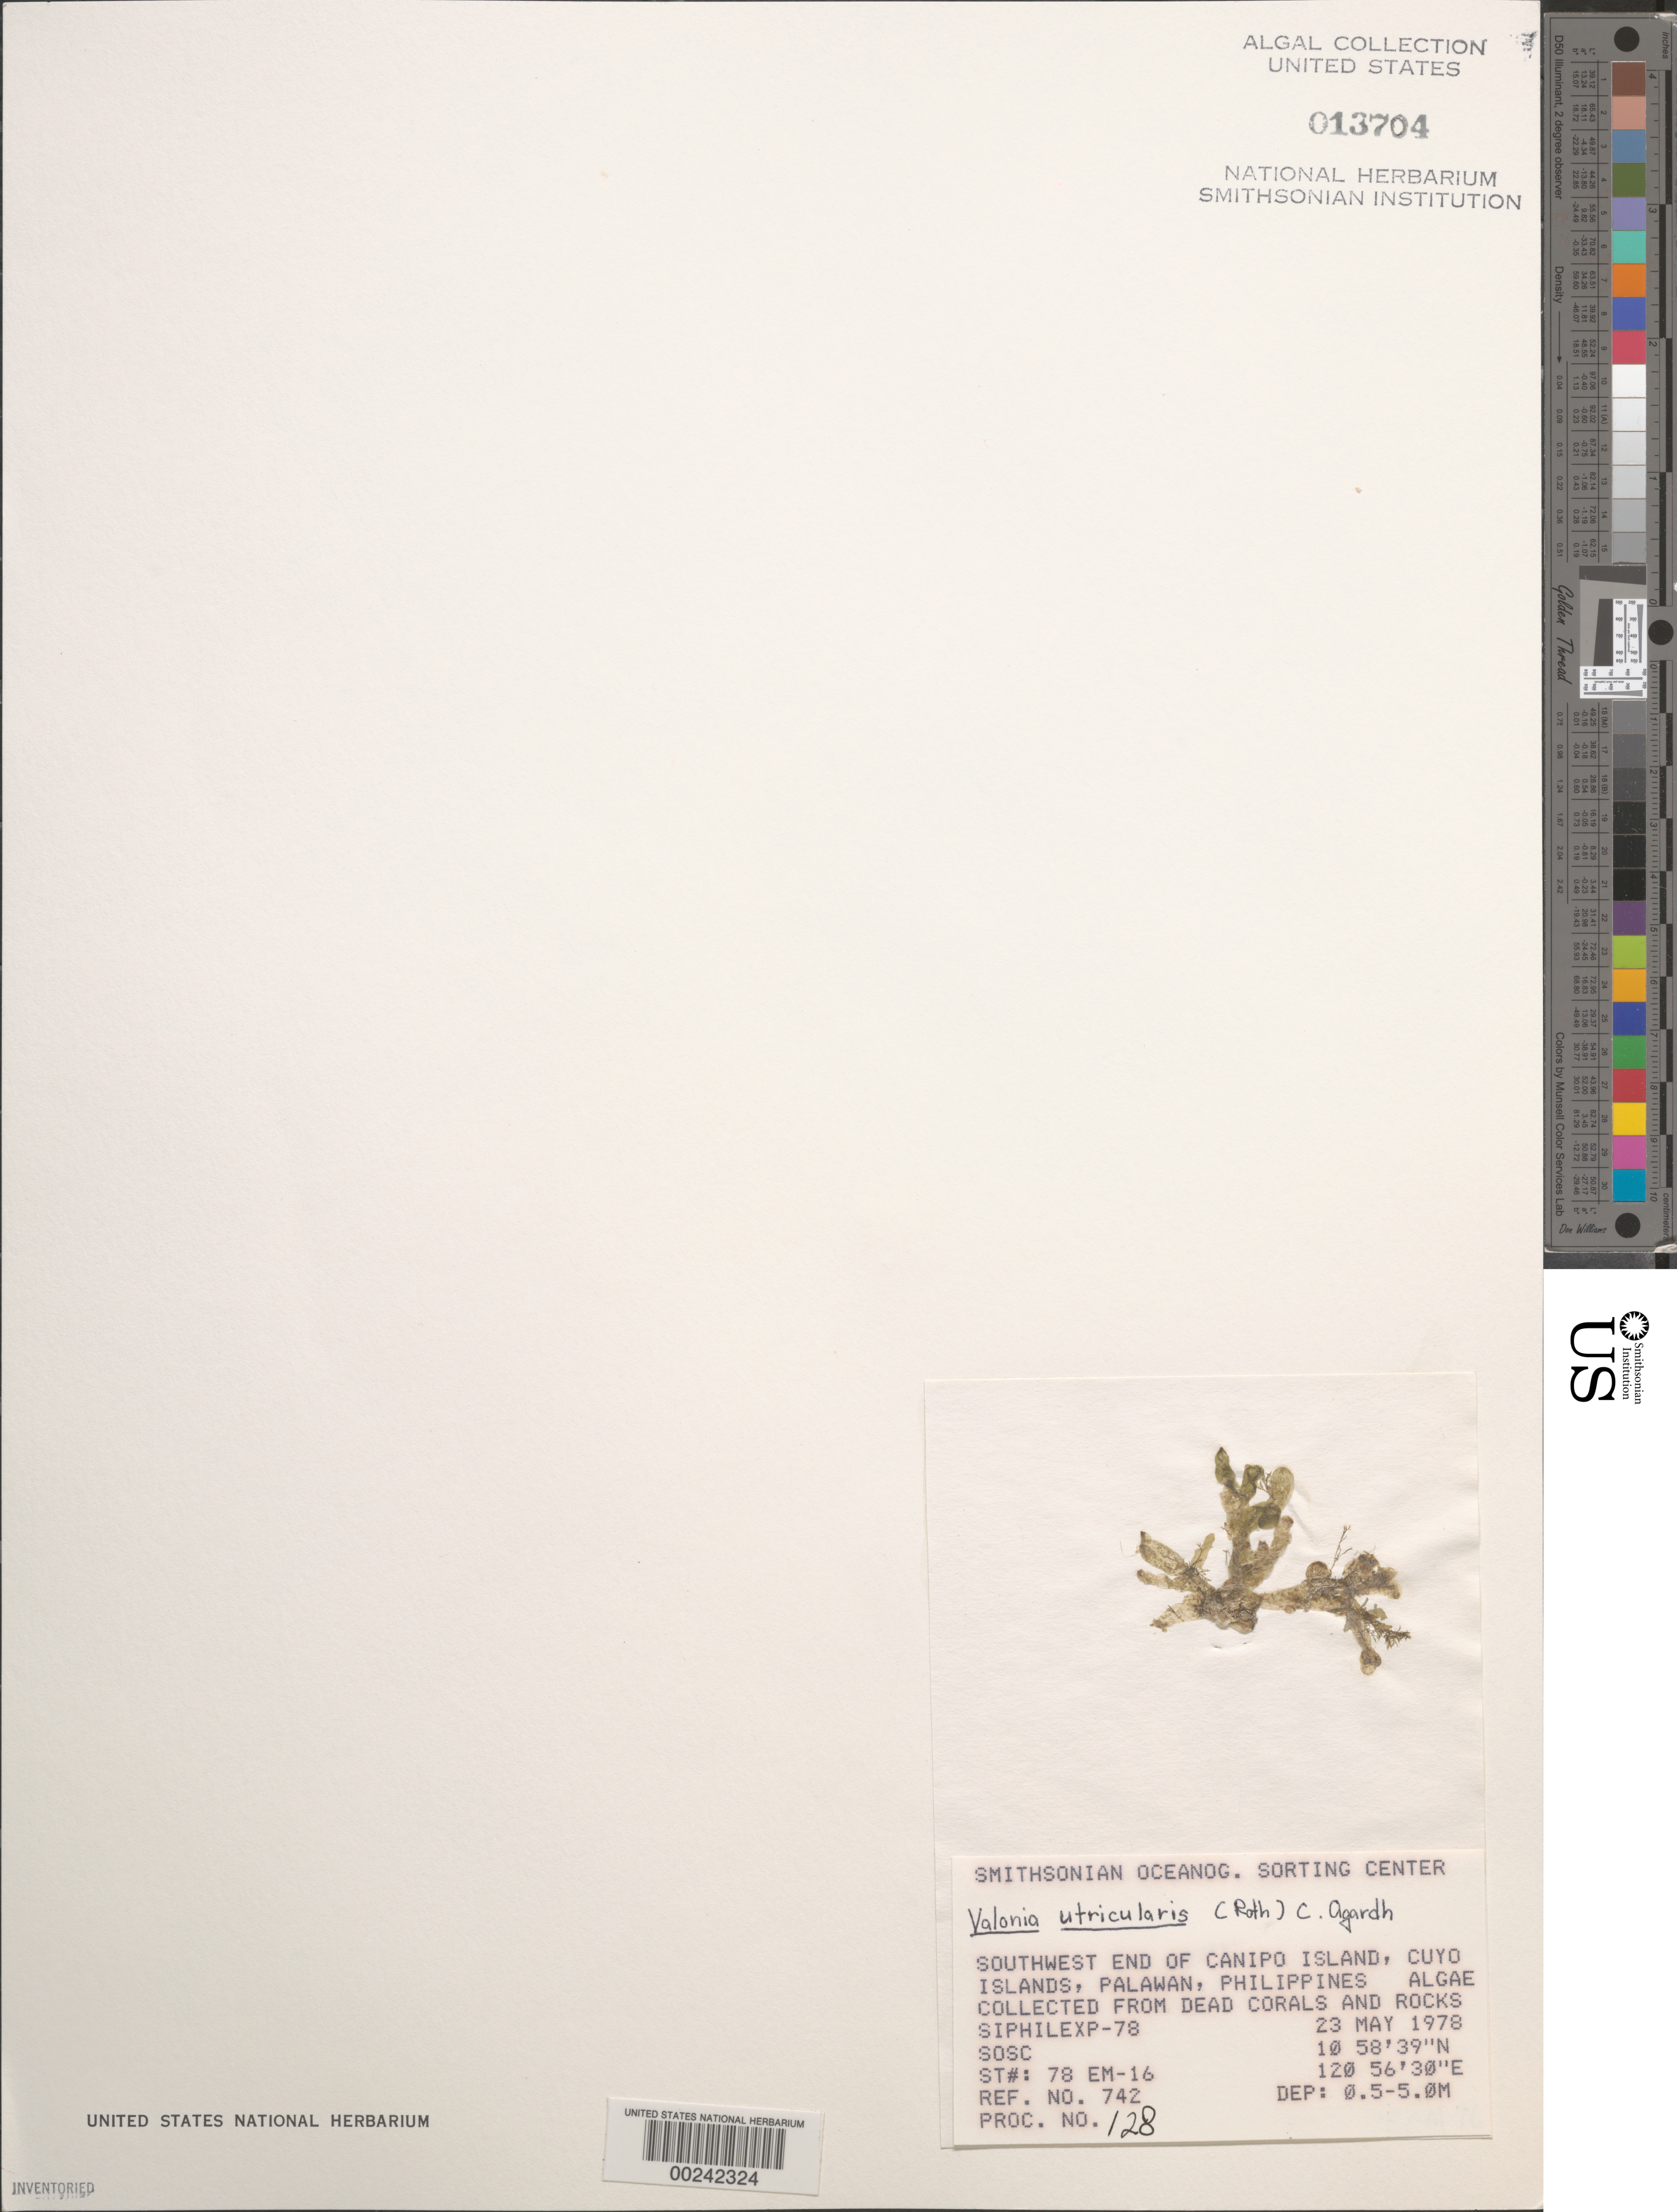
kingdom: Plantae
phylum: Chlorophyta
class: Ulvophyceae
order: Siphonocladales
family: Valoniaceae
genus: Valonia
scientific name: Valonia utricularis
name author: (Roth) C. Agardh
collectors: SOSC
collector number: Station 78 Em-16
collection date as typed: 23 May 1978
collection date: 1978-05-23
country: Philippines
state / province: Mimaropa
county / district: Palawan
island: Canipo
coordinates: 10 58' 39" N, 120 56' 30" E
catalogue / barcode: US 13704